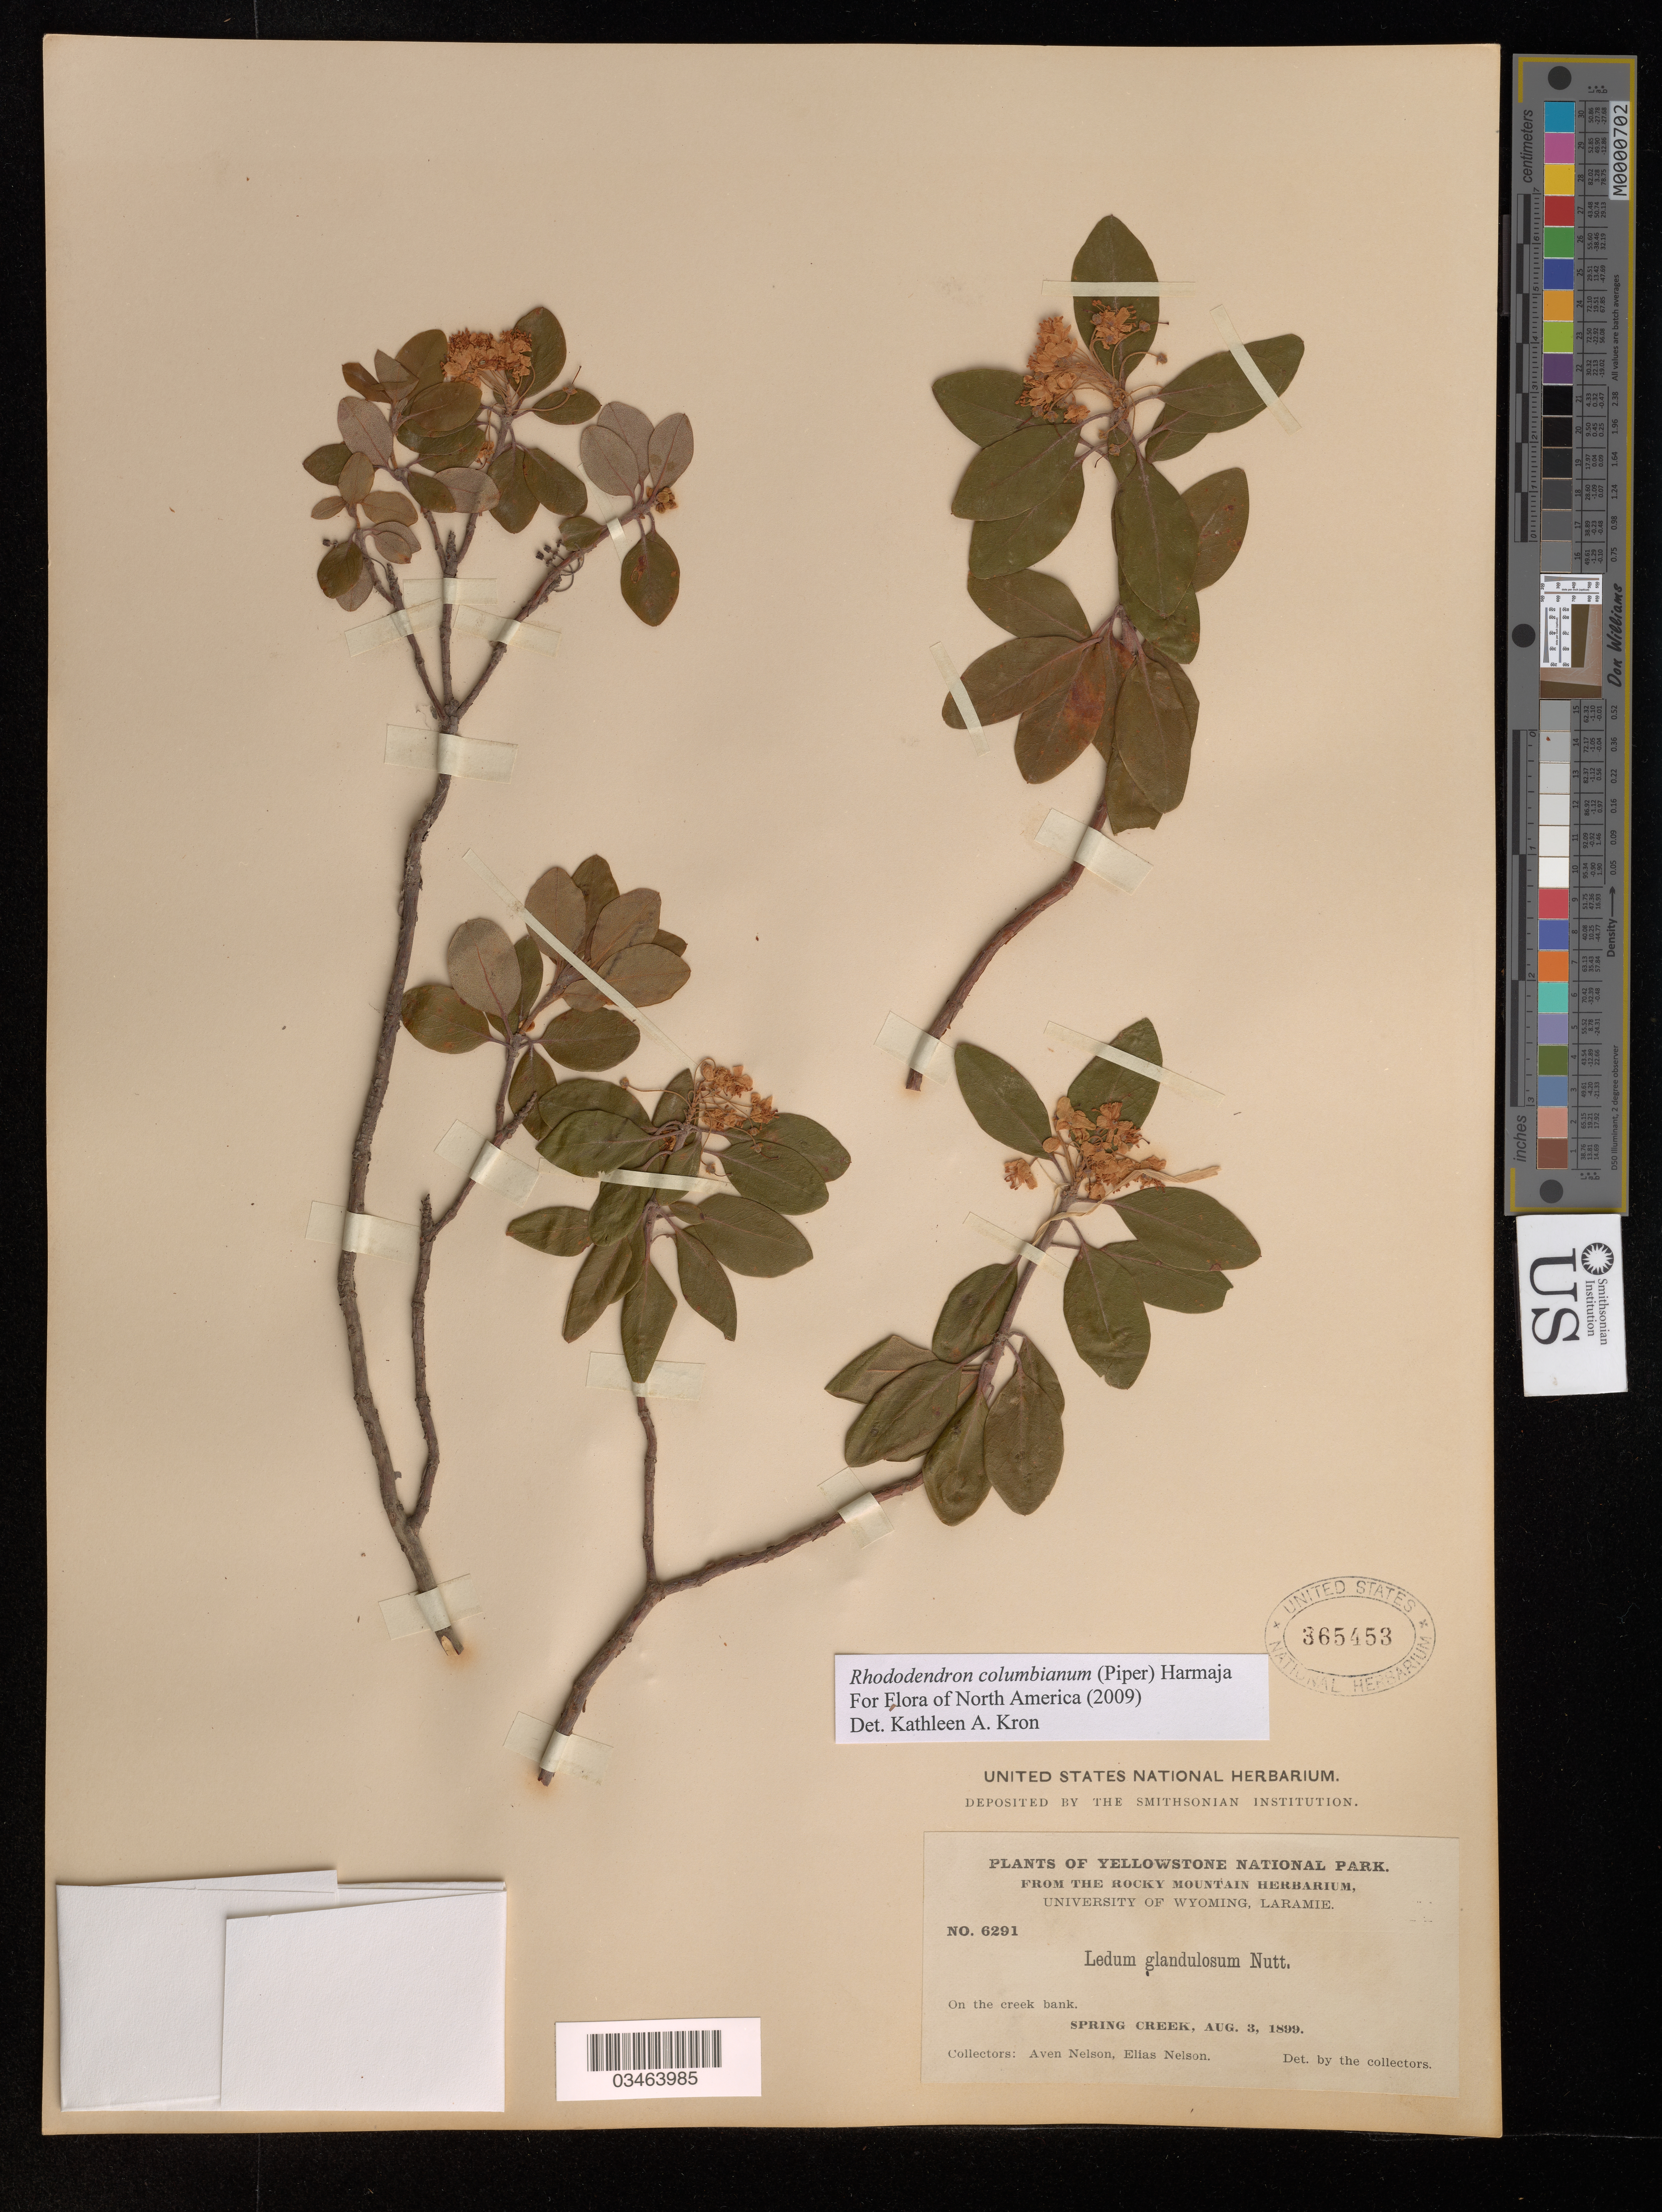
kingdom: Plantae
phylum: Tracheophyta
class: Magnoliopsida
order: Ericales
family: Ericaceae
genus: Rhododendron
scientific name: Rhododendron columbianum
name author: (Piper) Harmaja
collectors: A. Nelson & E. Nelson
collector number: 6291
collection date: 1899-08-03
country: United States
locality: Yellowstone National Park. Spring Creek.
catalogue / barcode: US 365453